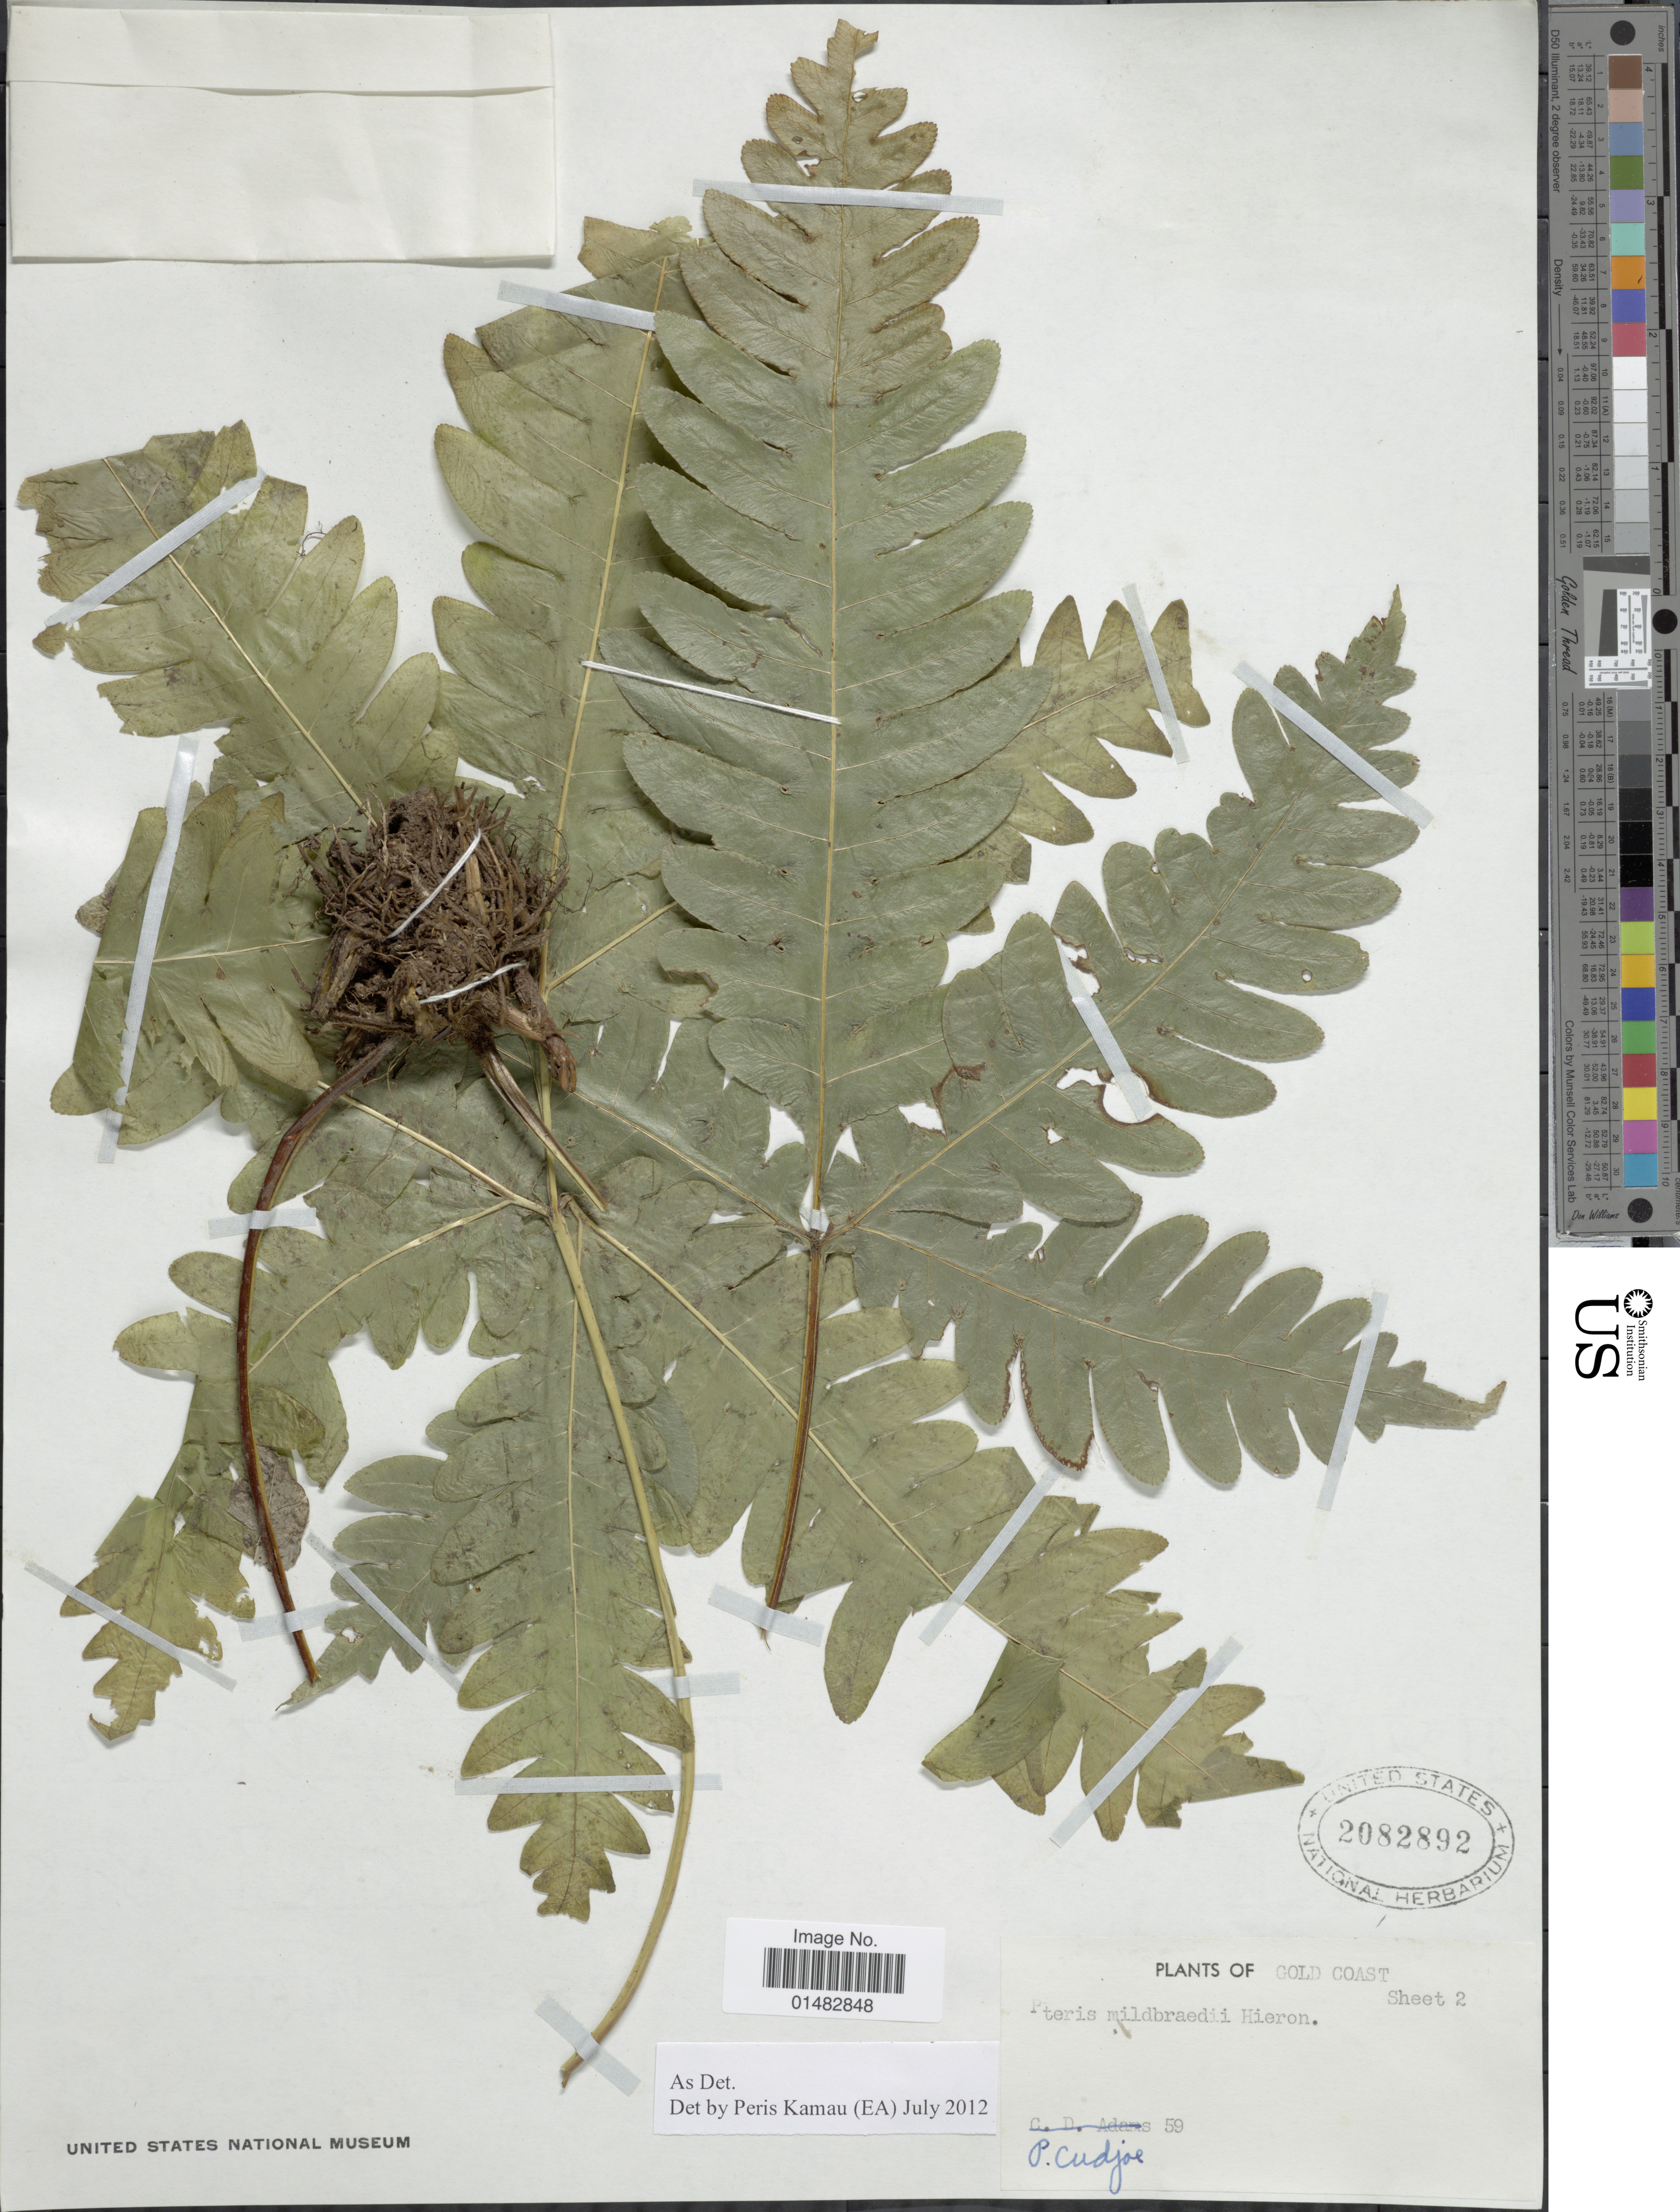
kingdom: Plantae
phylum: Tracheophyta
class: Polypodiopsida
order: Polypodiales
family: Pteridaceae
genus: Pteris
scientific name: Pteris mildbraedii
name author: Hieron.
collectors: P. Cudjoe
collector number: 59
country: Ghana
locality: Gold Coast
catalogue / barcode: US 2082892